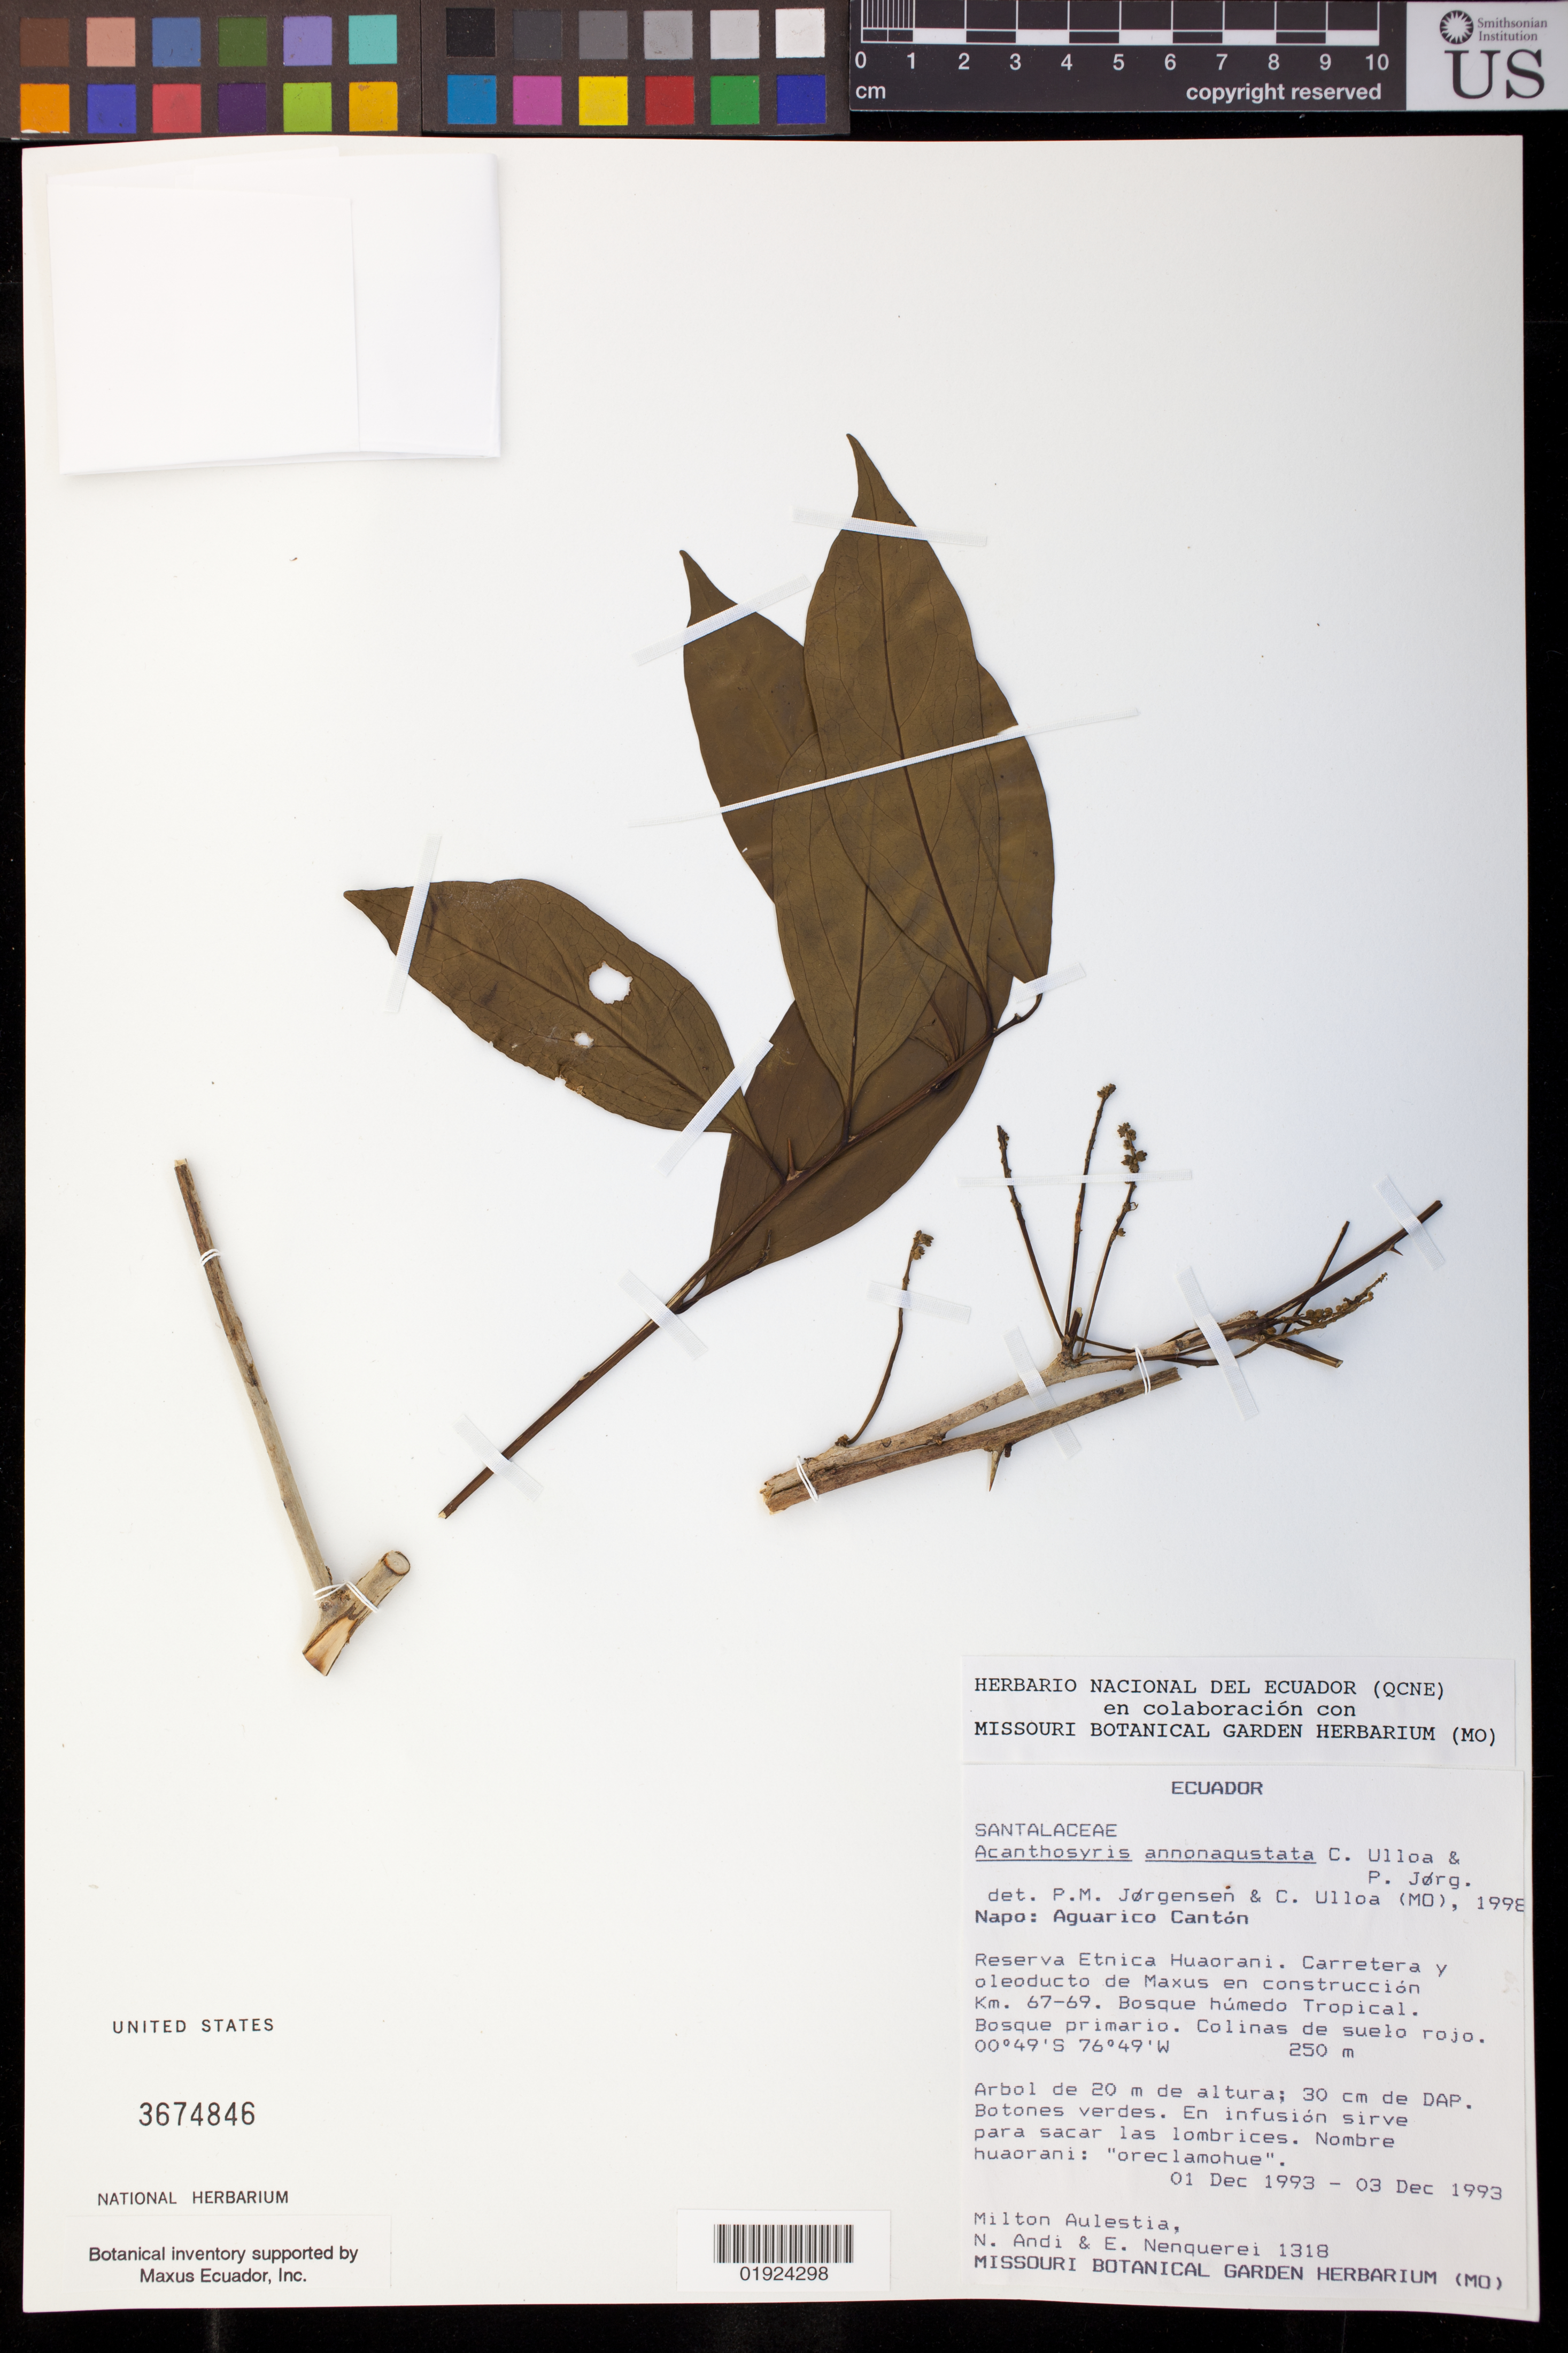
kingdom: Plantae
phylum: Tracheophyta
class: Magnoliopsida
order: Santalales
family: Cervantesiaceae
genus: Acanthosyris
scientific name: Acanthosyris annonagustata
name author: C. Ulloa & P. Jørg.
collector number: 1318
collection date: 1993-12-01/1993-12-03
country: Ecuador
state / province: Napo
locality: Aguarico Canton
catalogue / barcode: US 3674846